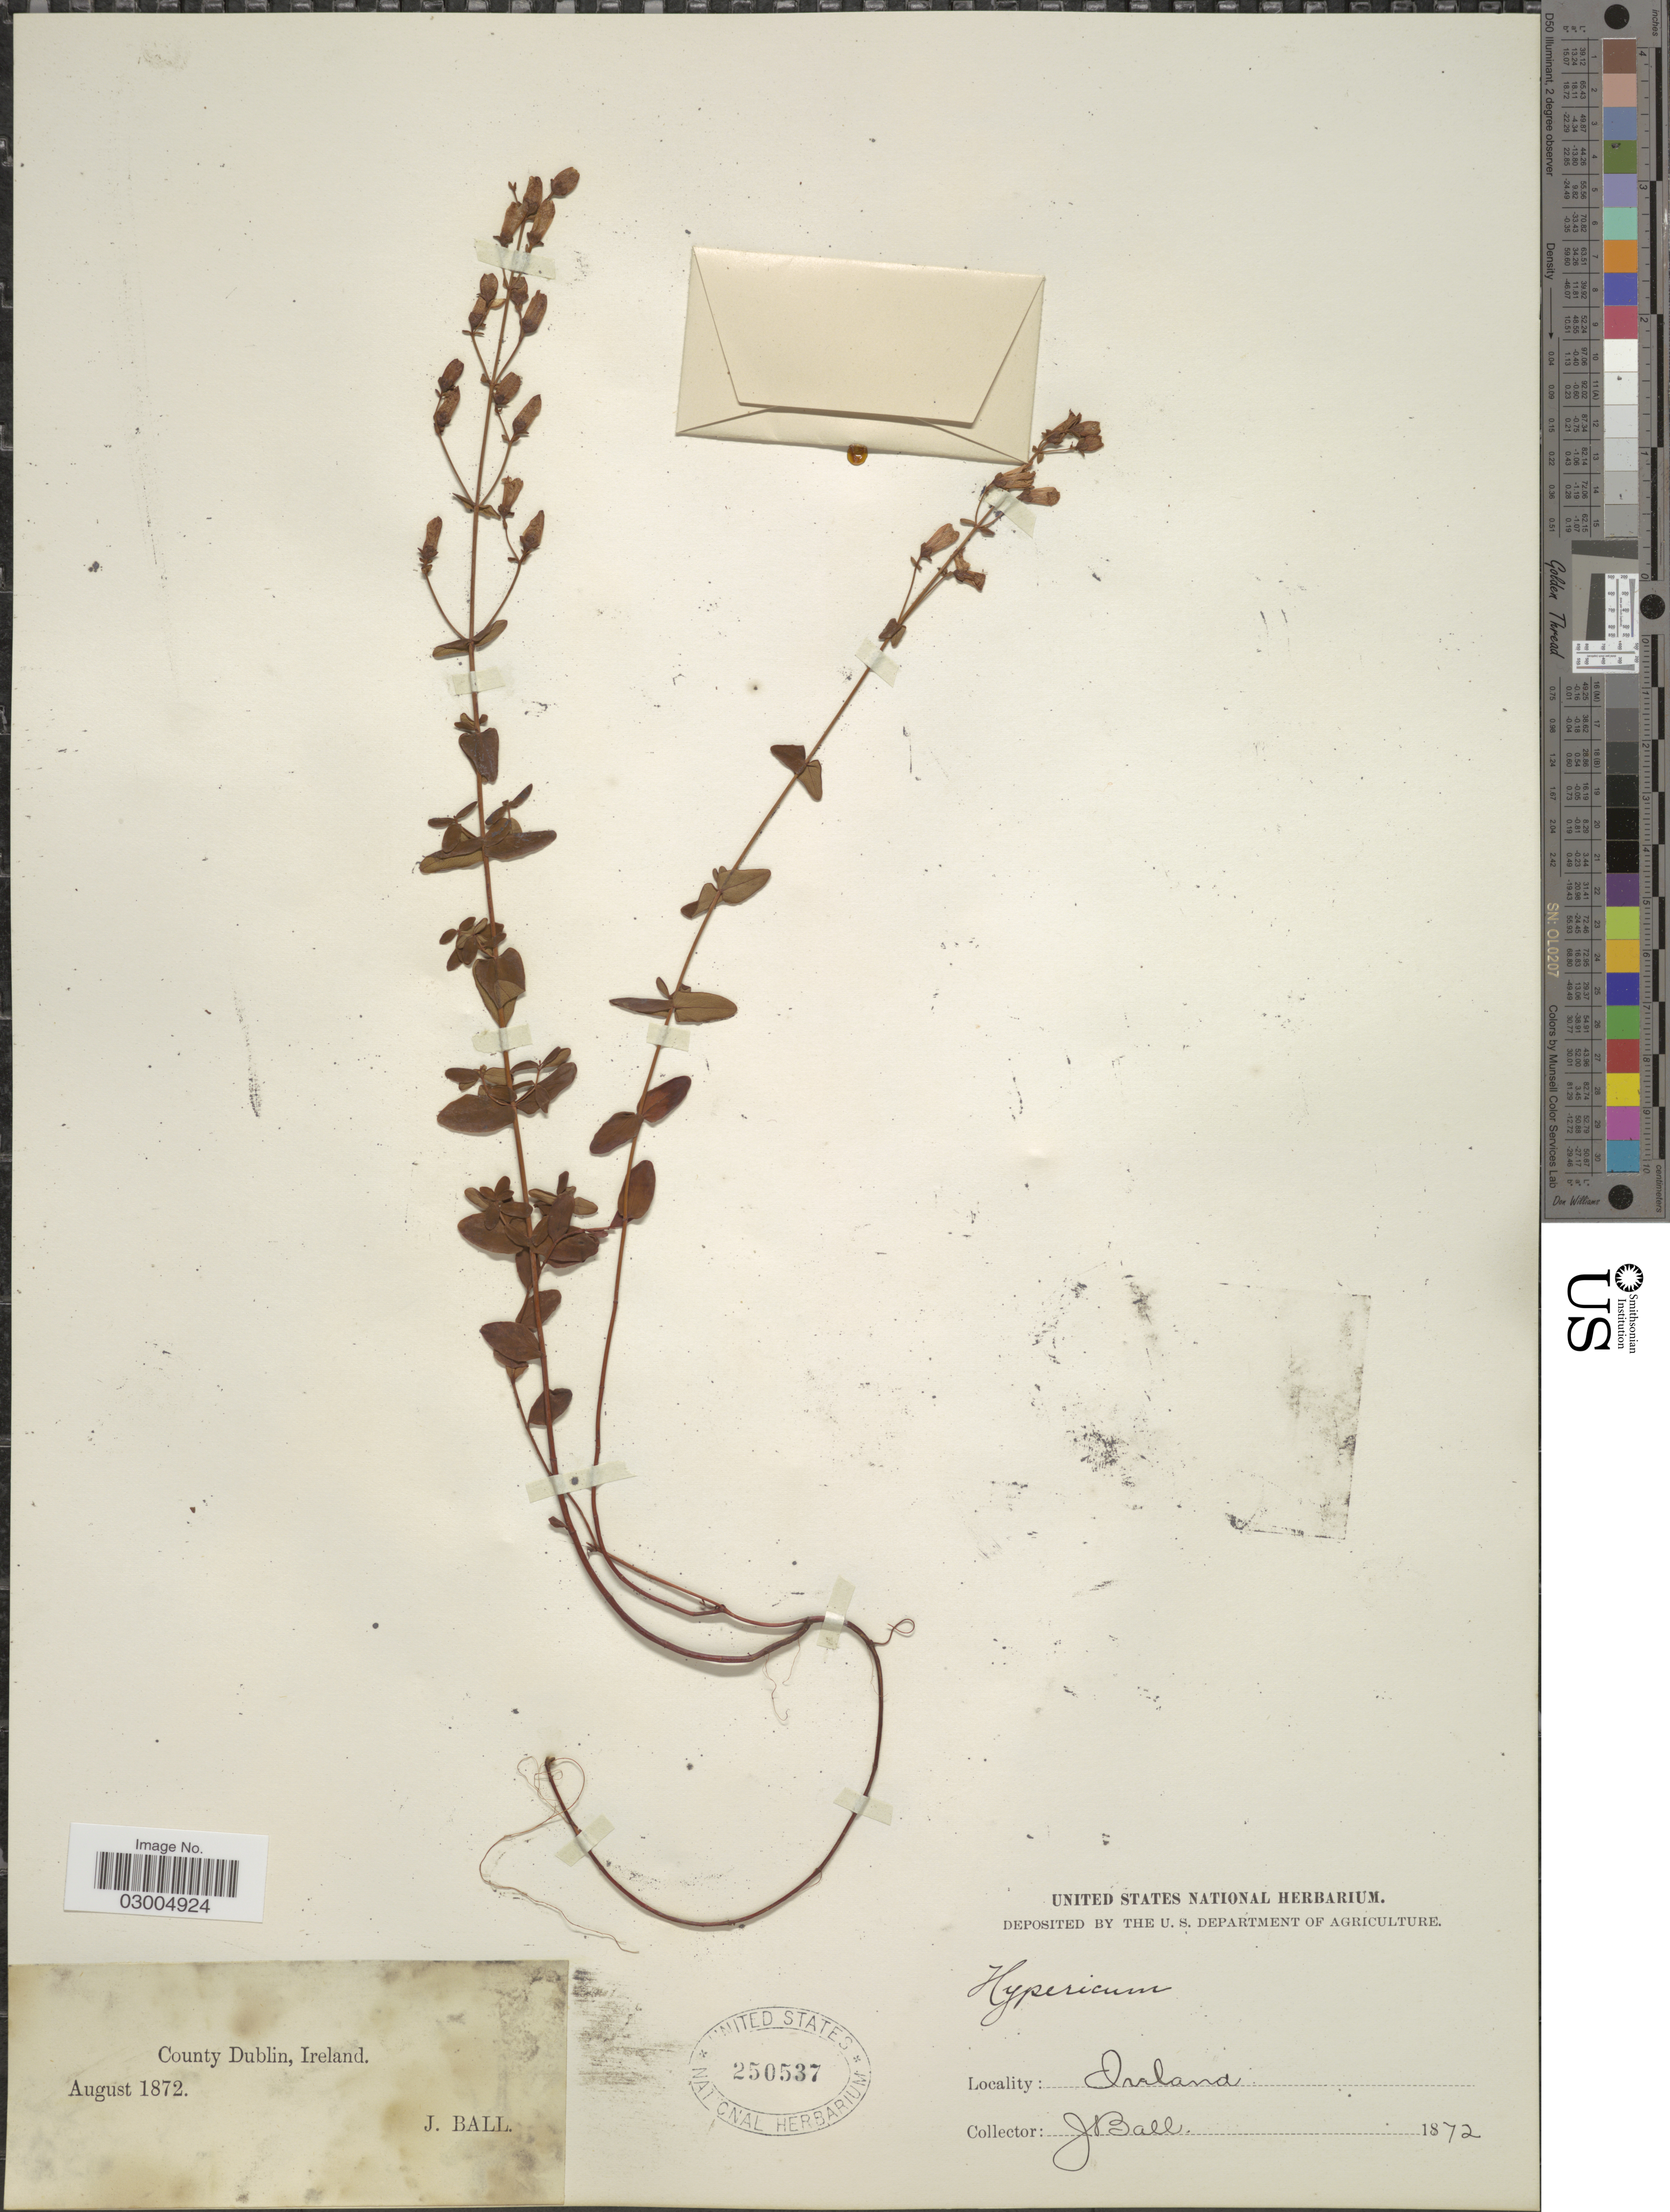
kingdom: Plantae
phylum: Tracheophyta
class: Magnoliopsida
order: Malpighiales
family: Hypericaceae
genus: Hypericum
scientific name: Hypericum sp.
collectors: J. Ball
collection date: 1872-08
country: Ireland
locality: Country Dublin.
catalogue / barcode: US 250537